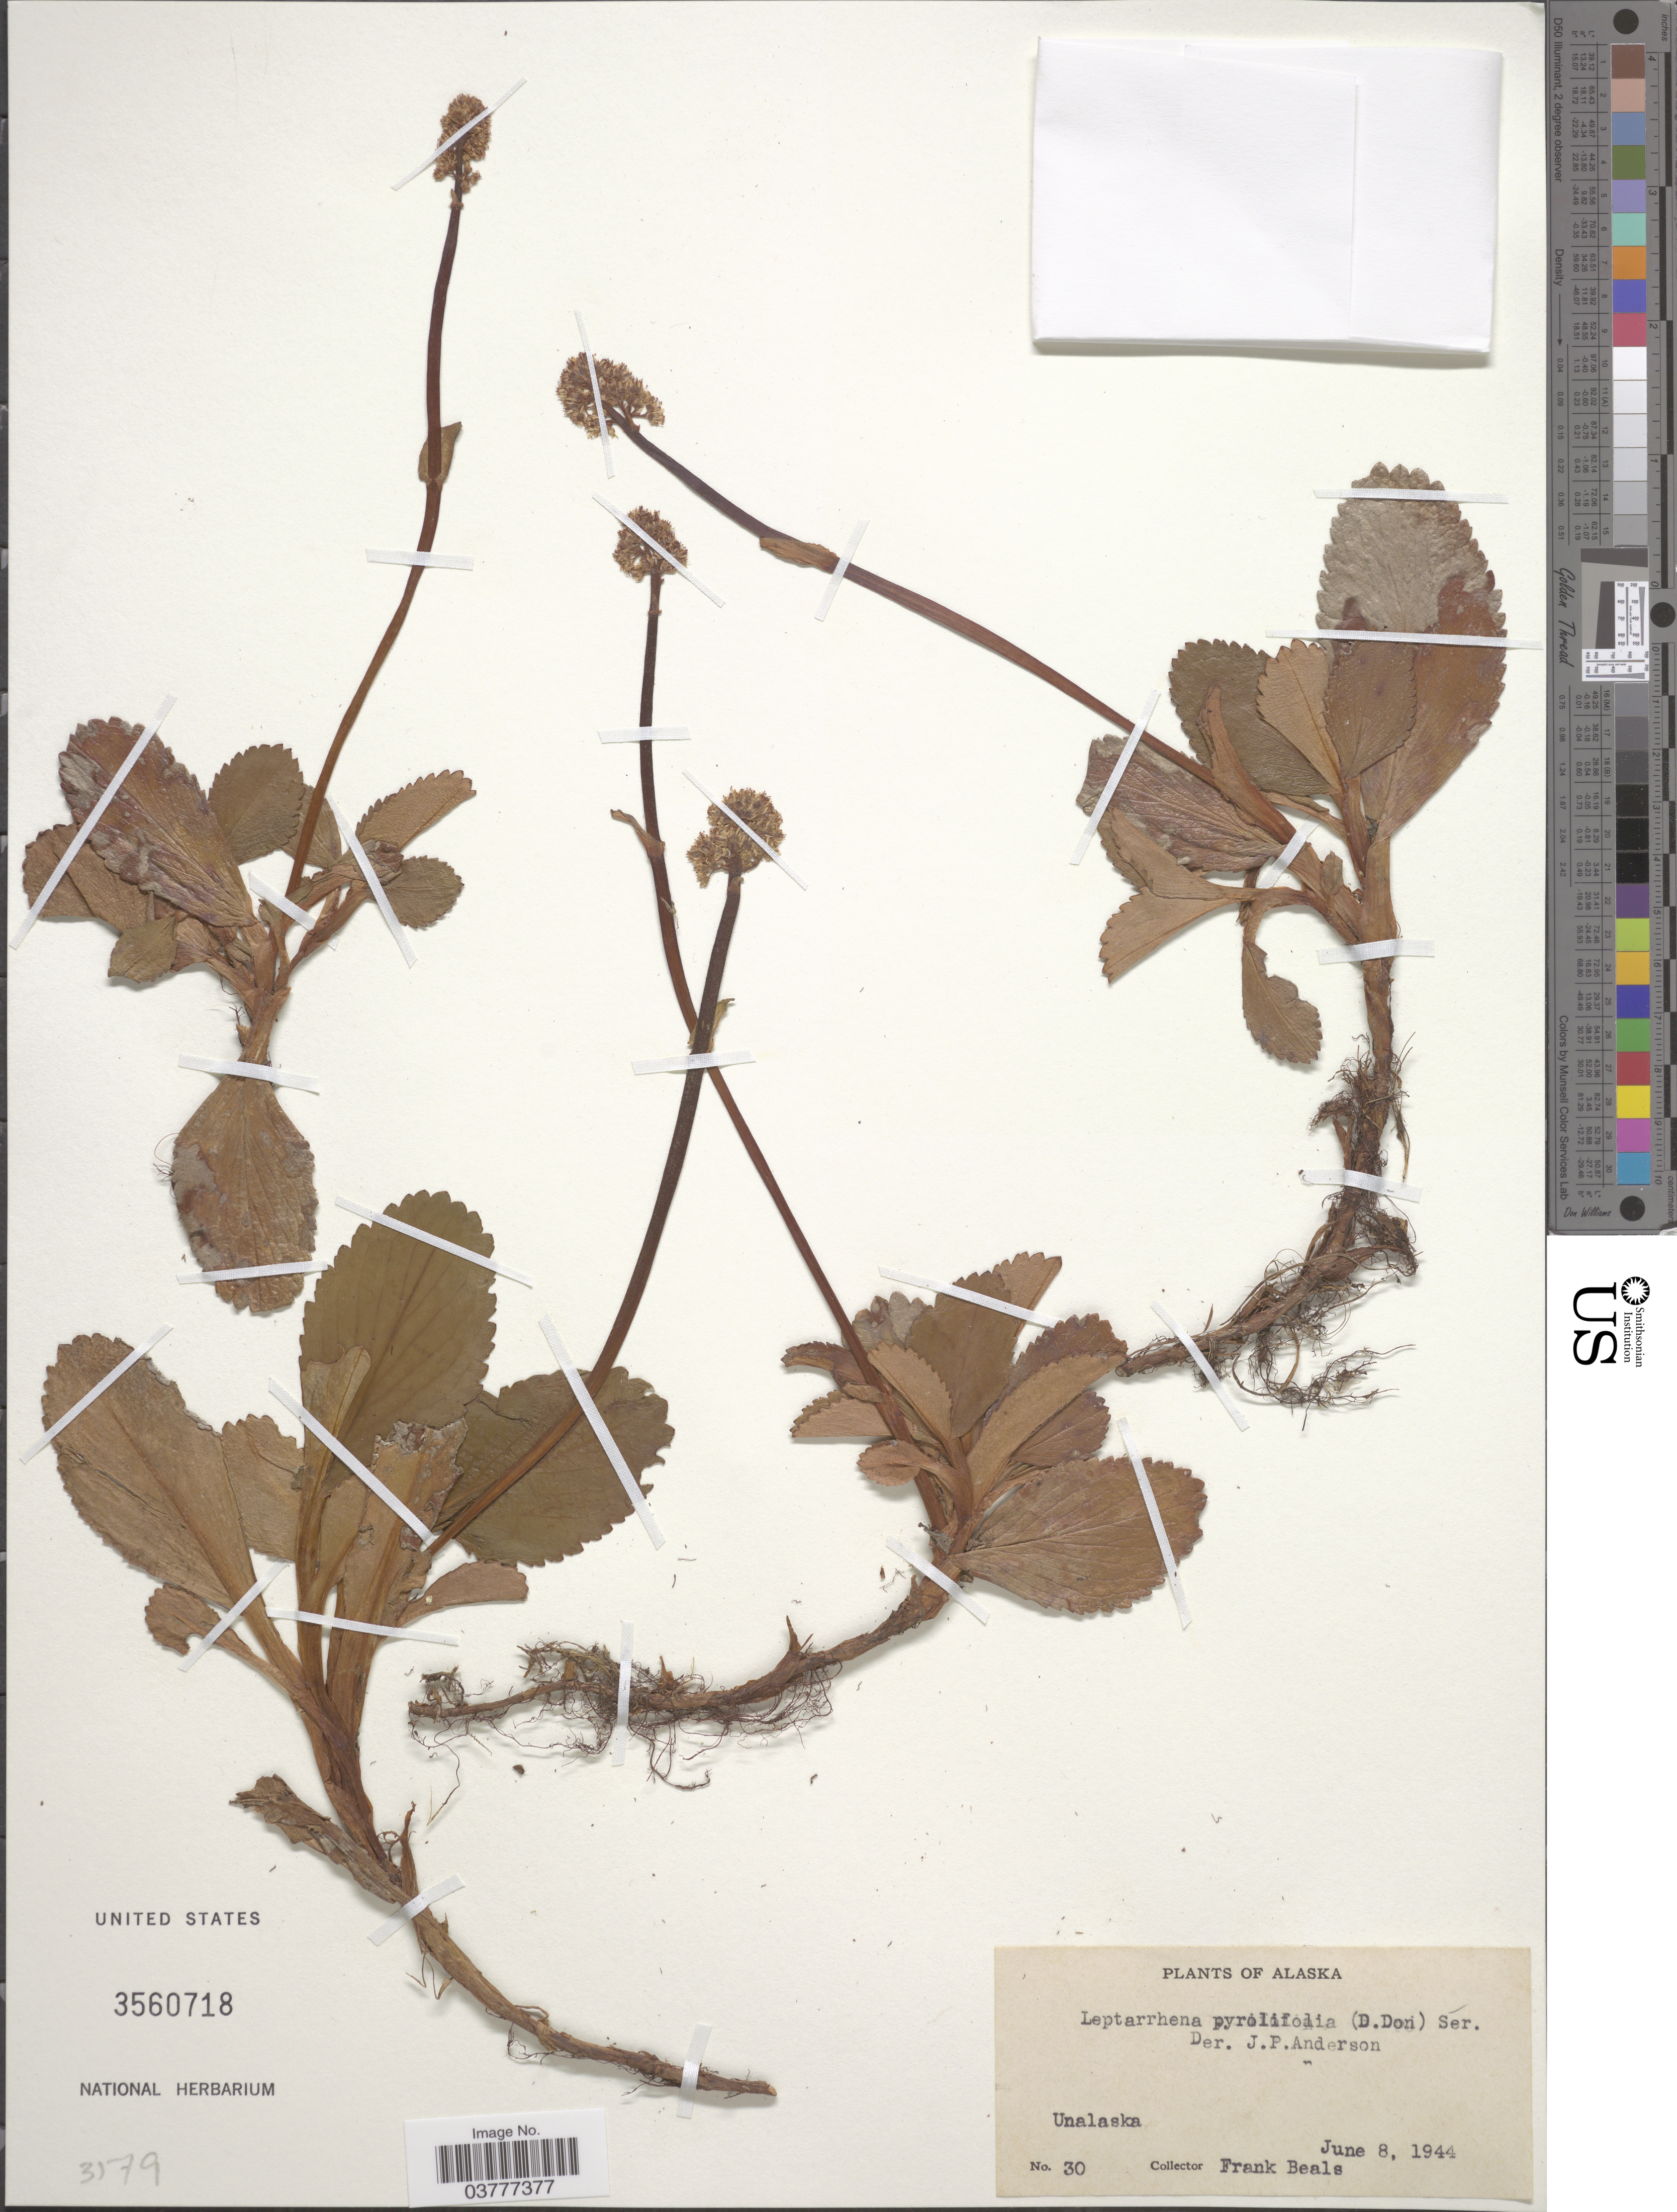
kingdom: Plantae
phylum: Tracheophyta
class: Magnoliopsida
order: Saxifragales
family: Saxifragaceae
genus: Leptarrhena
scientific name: Leptarrhena pyrolifolia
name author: (D. Don) Ser.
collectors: F. Beals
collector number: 30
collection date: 1944-06-08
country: United States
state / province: Alaska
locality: Unalaska.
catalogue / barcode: US 3560718